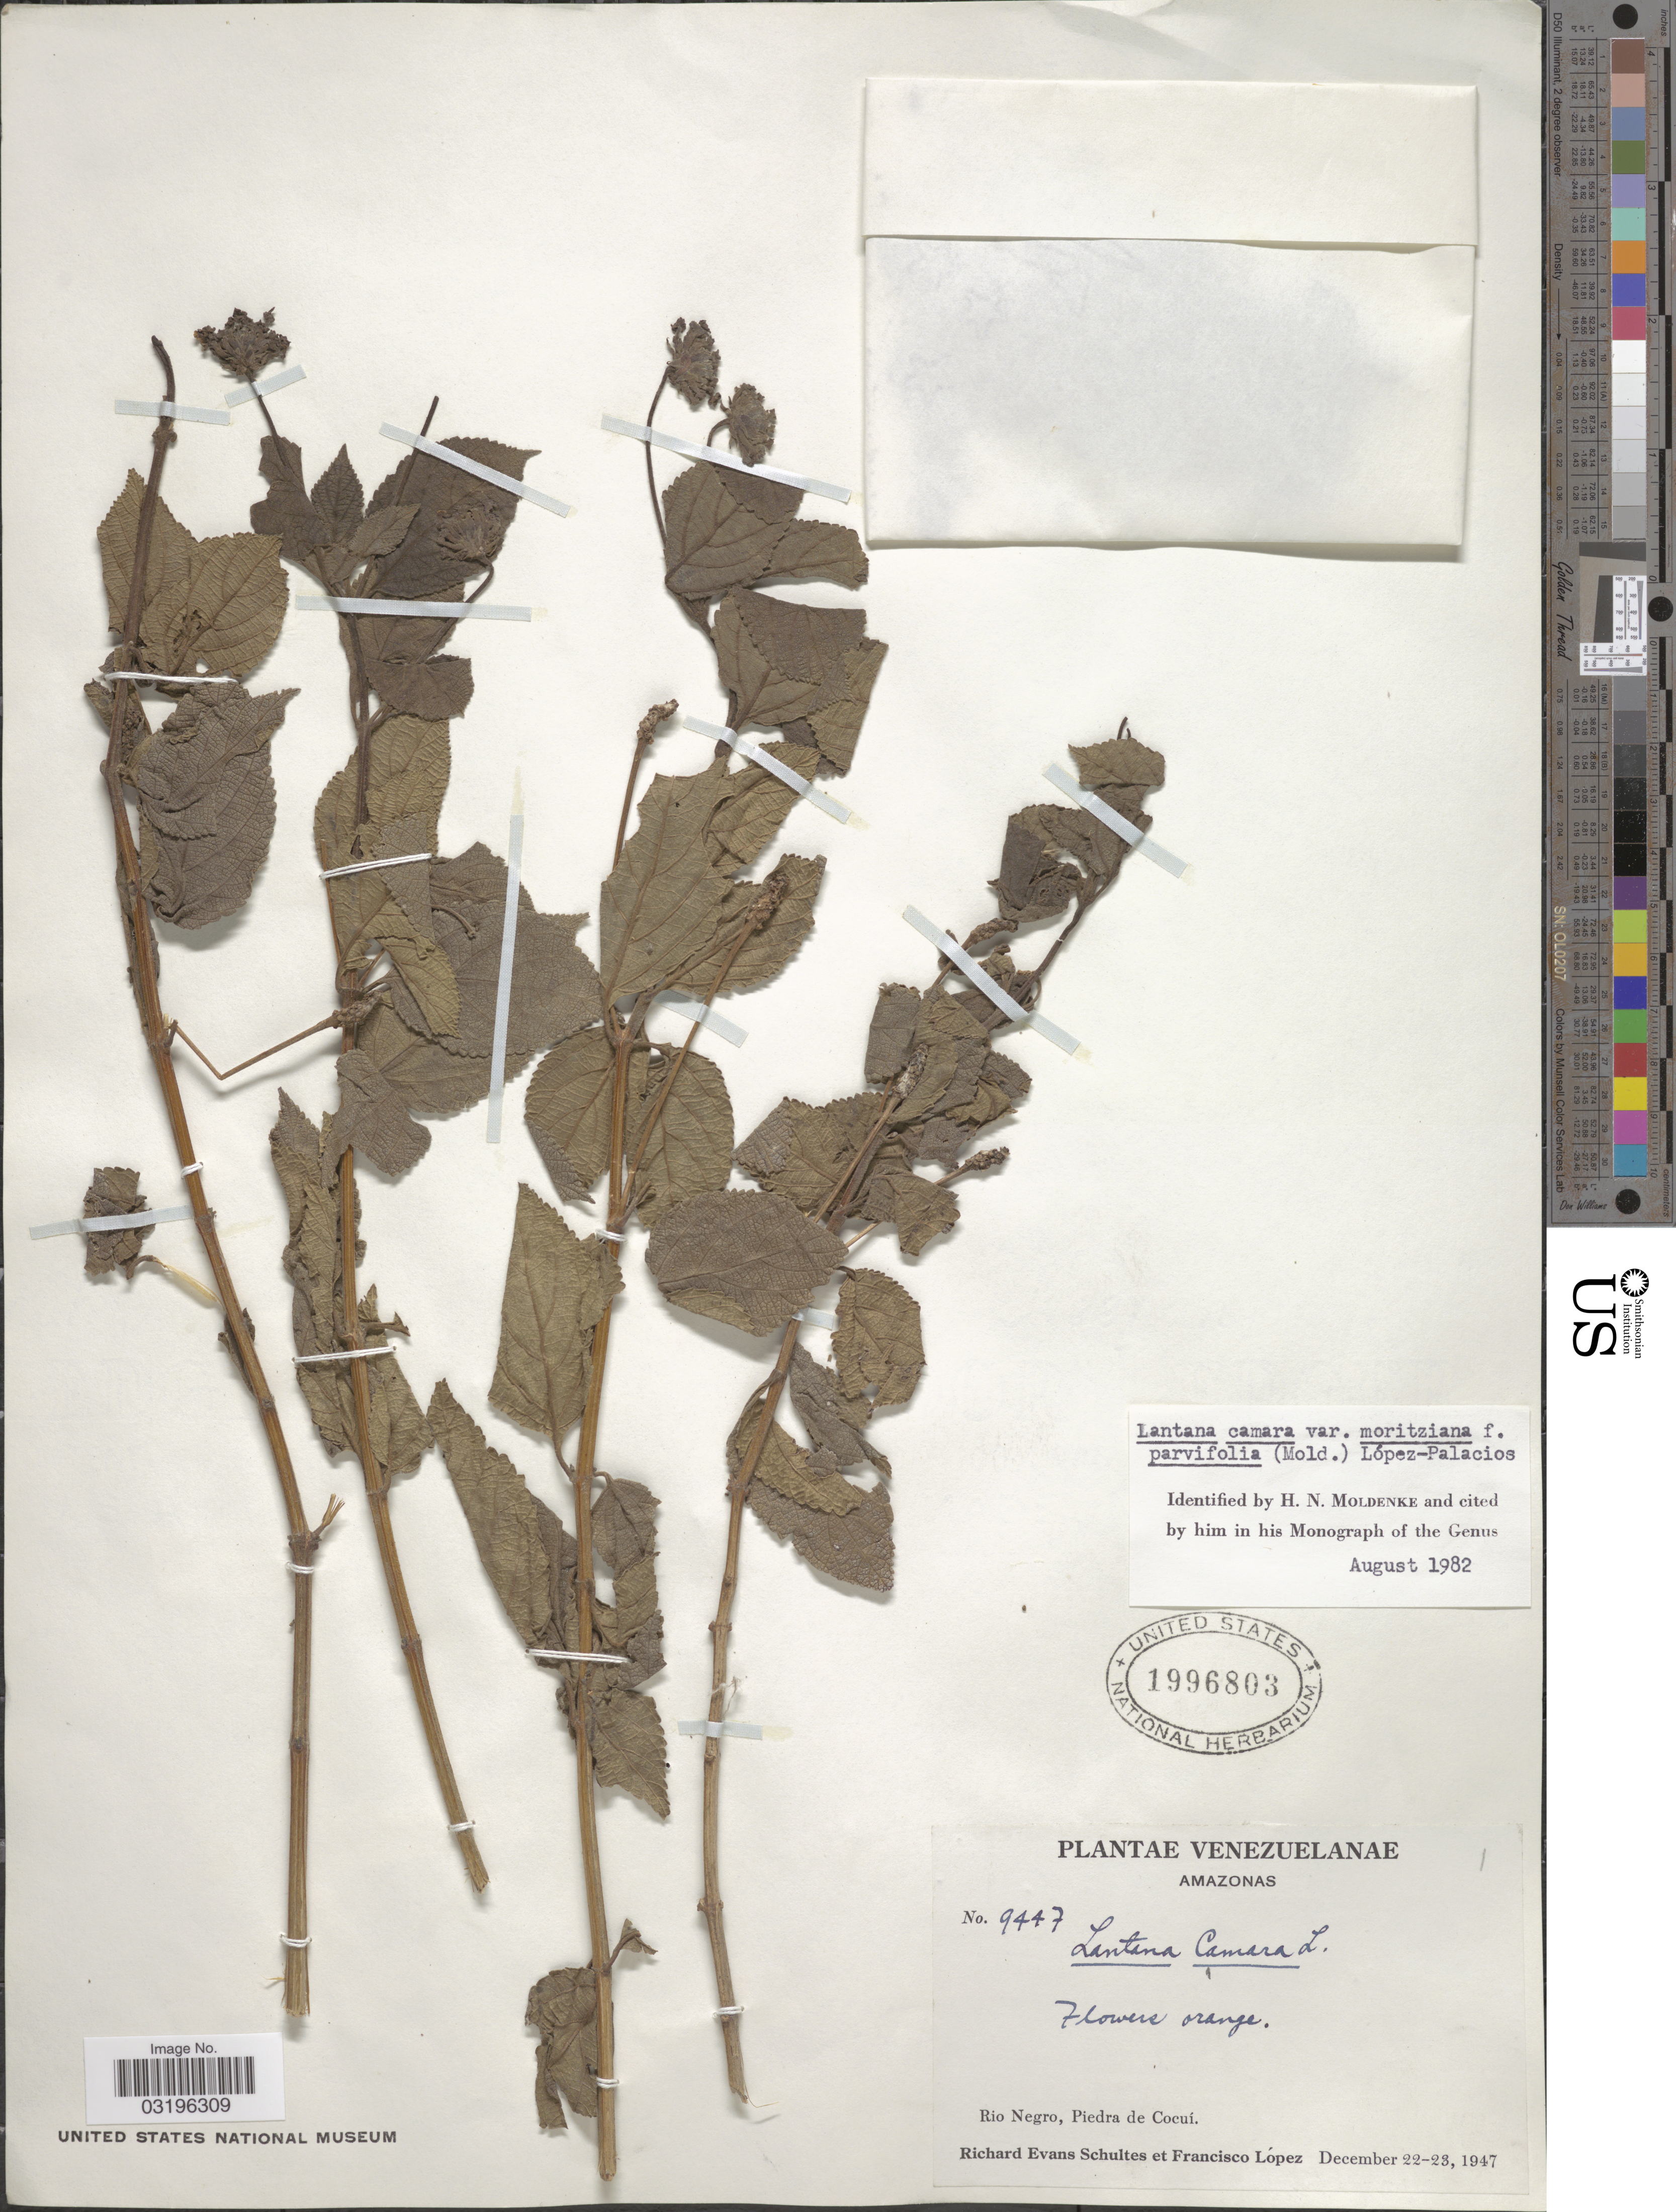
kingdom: Plantae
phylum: Tracheophyta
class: Magnoliopsida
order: Lamiales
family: Verbenaceae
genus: Lantana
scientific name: Lantana camara f. parvifolia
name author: Moldenke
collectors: R. E. Schultes & F. Lopéz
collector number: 9447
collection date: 1947-12-22/1947-12-23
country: Venezuela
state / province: Amazonas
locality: Rio Negro, Piedra de Cocuí.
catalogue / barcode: US 1996803